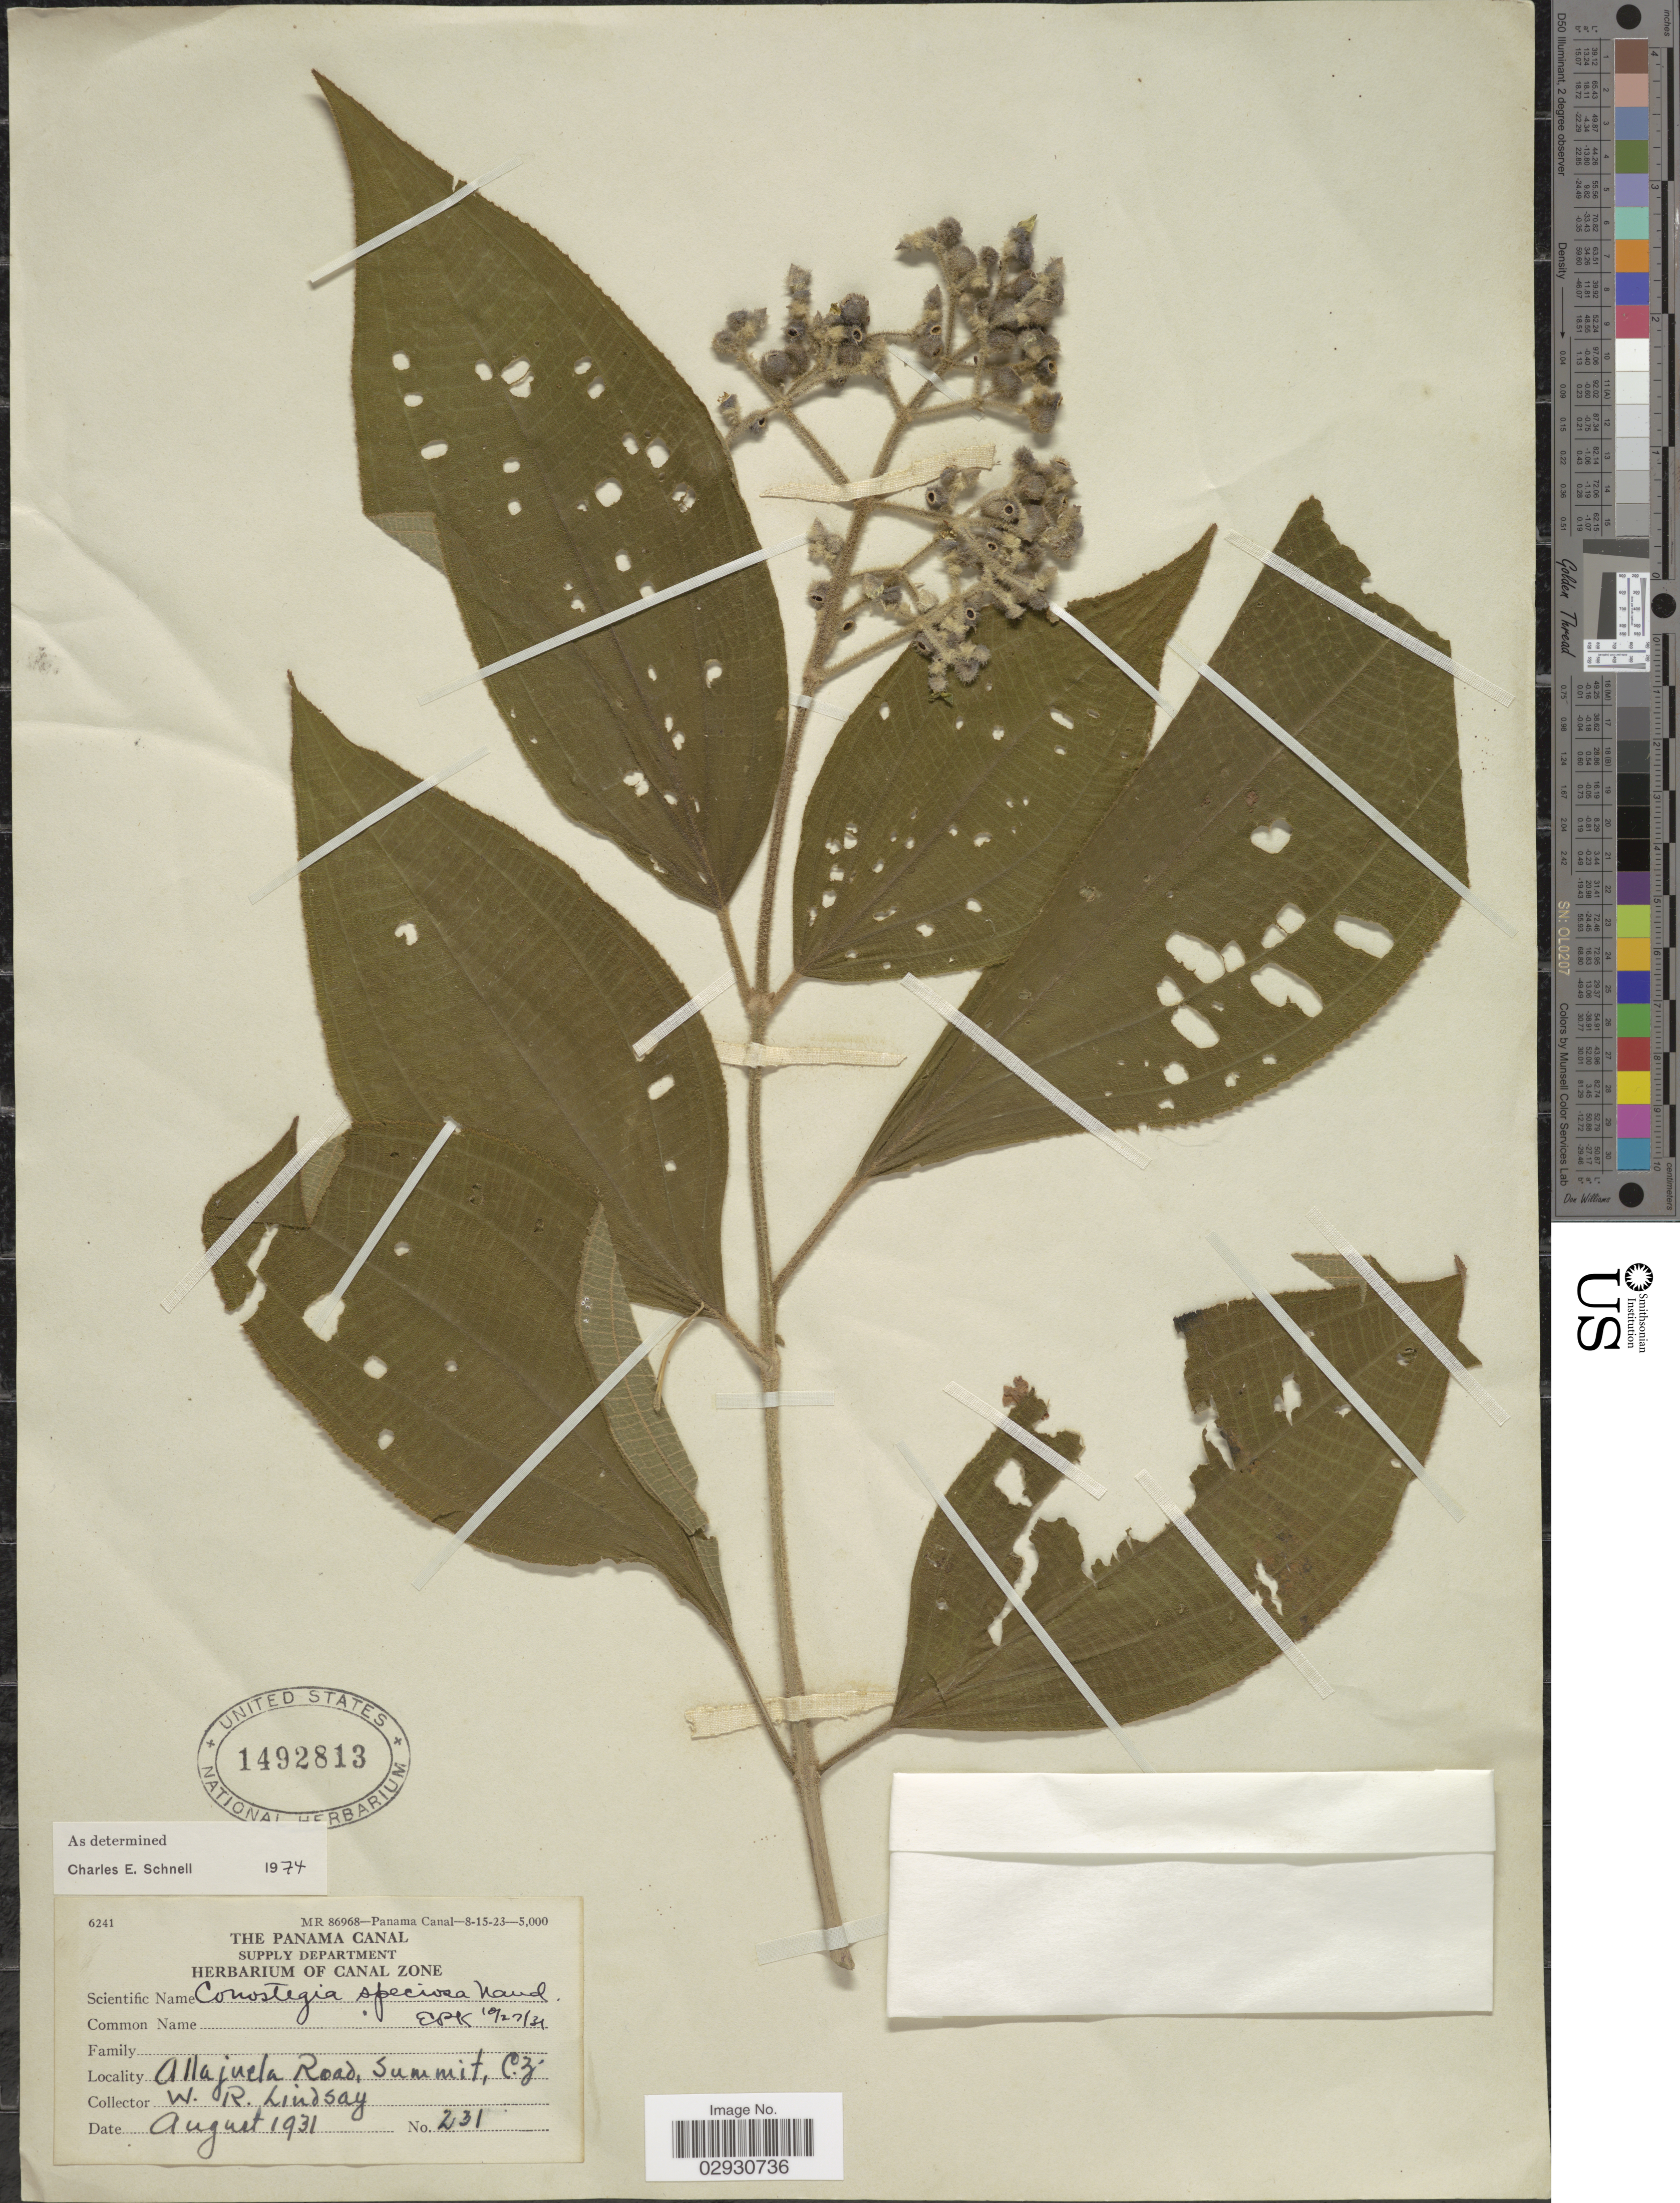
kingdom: Plantae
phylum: Tracheophyta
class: Magnoliopsida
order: Myrtales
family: Melastomataceae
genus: Conostegia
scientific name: Conostegia speciosa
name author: Naudin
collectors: W. Lindsay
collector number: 231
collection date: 1931-08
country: Costa Rica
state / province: Alajuela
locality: Allajuela road, Summit.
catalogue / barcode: US 1492813